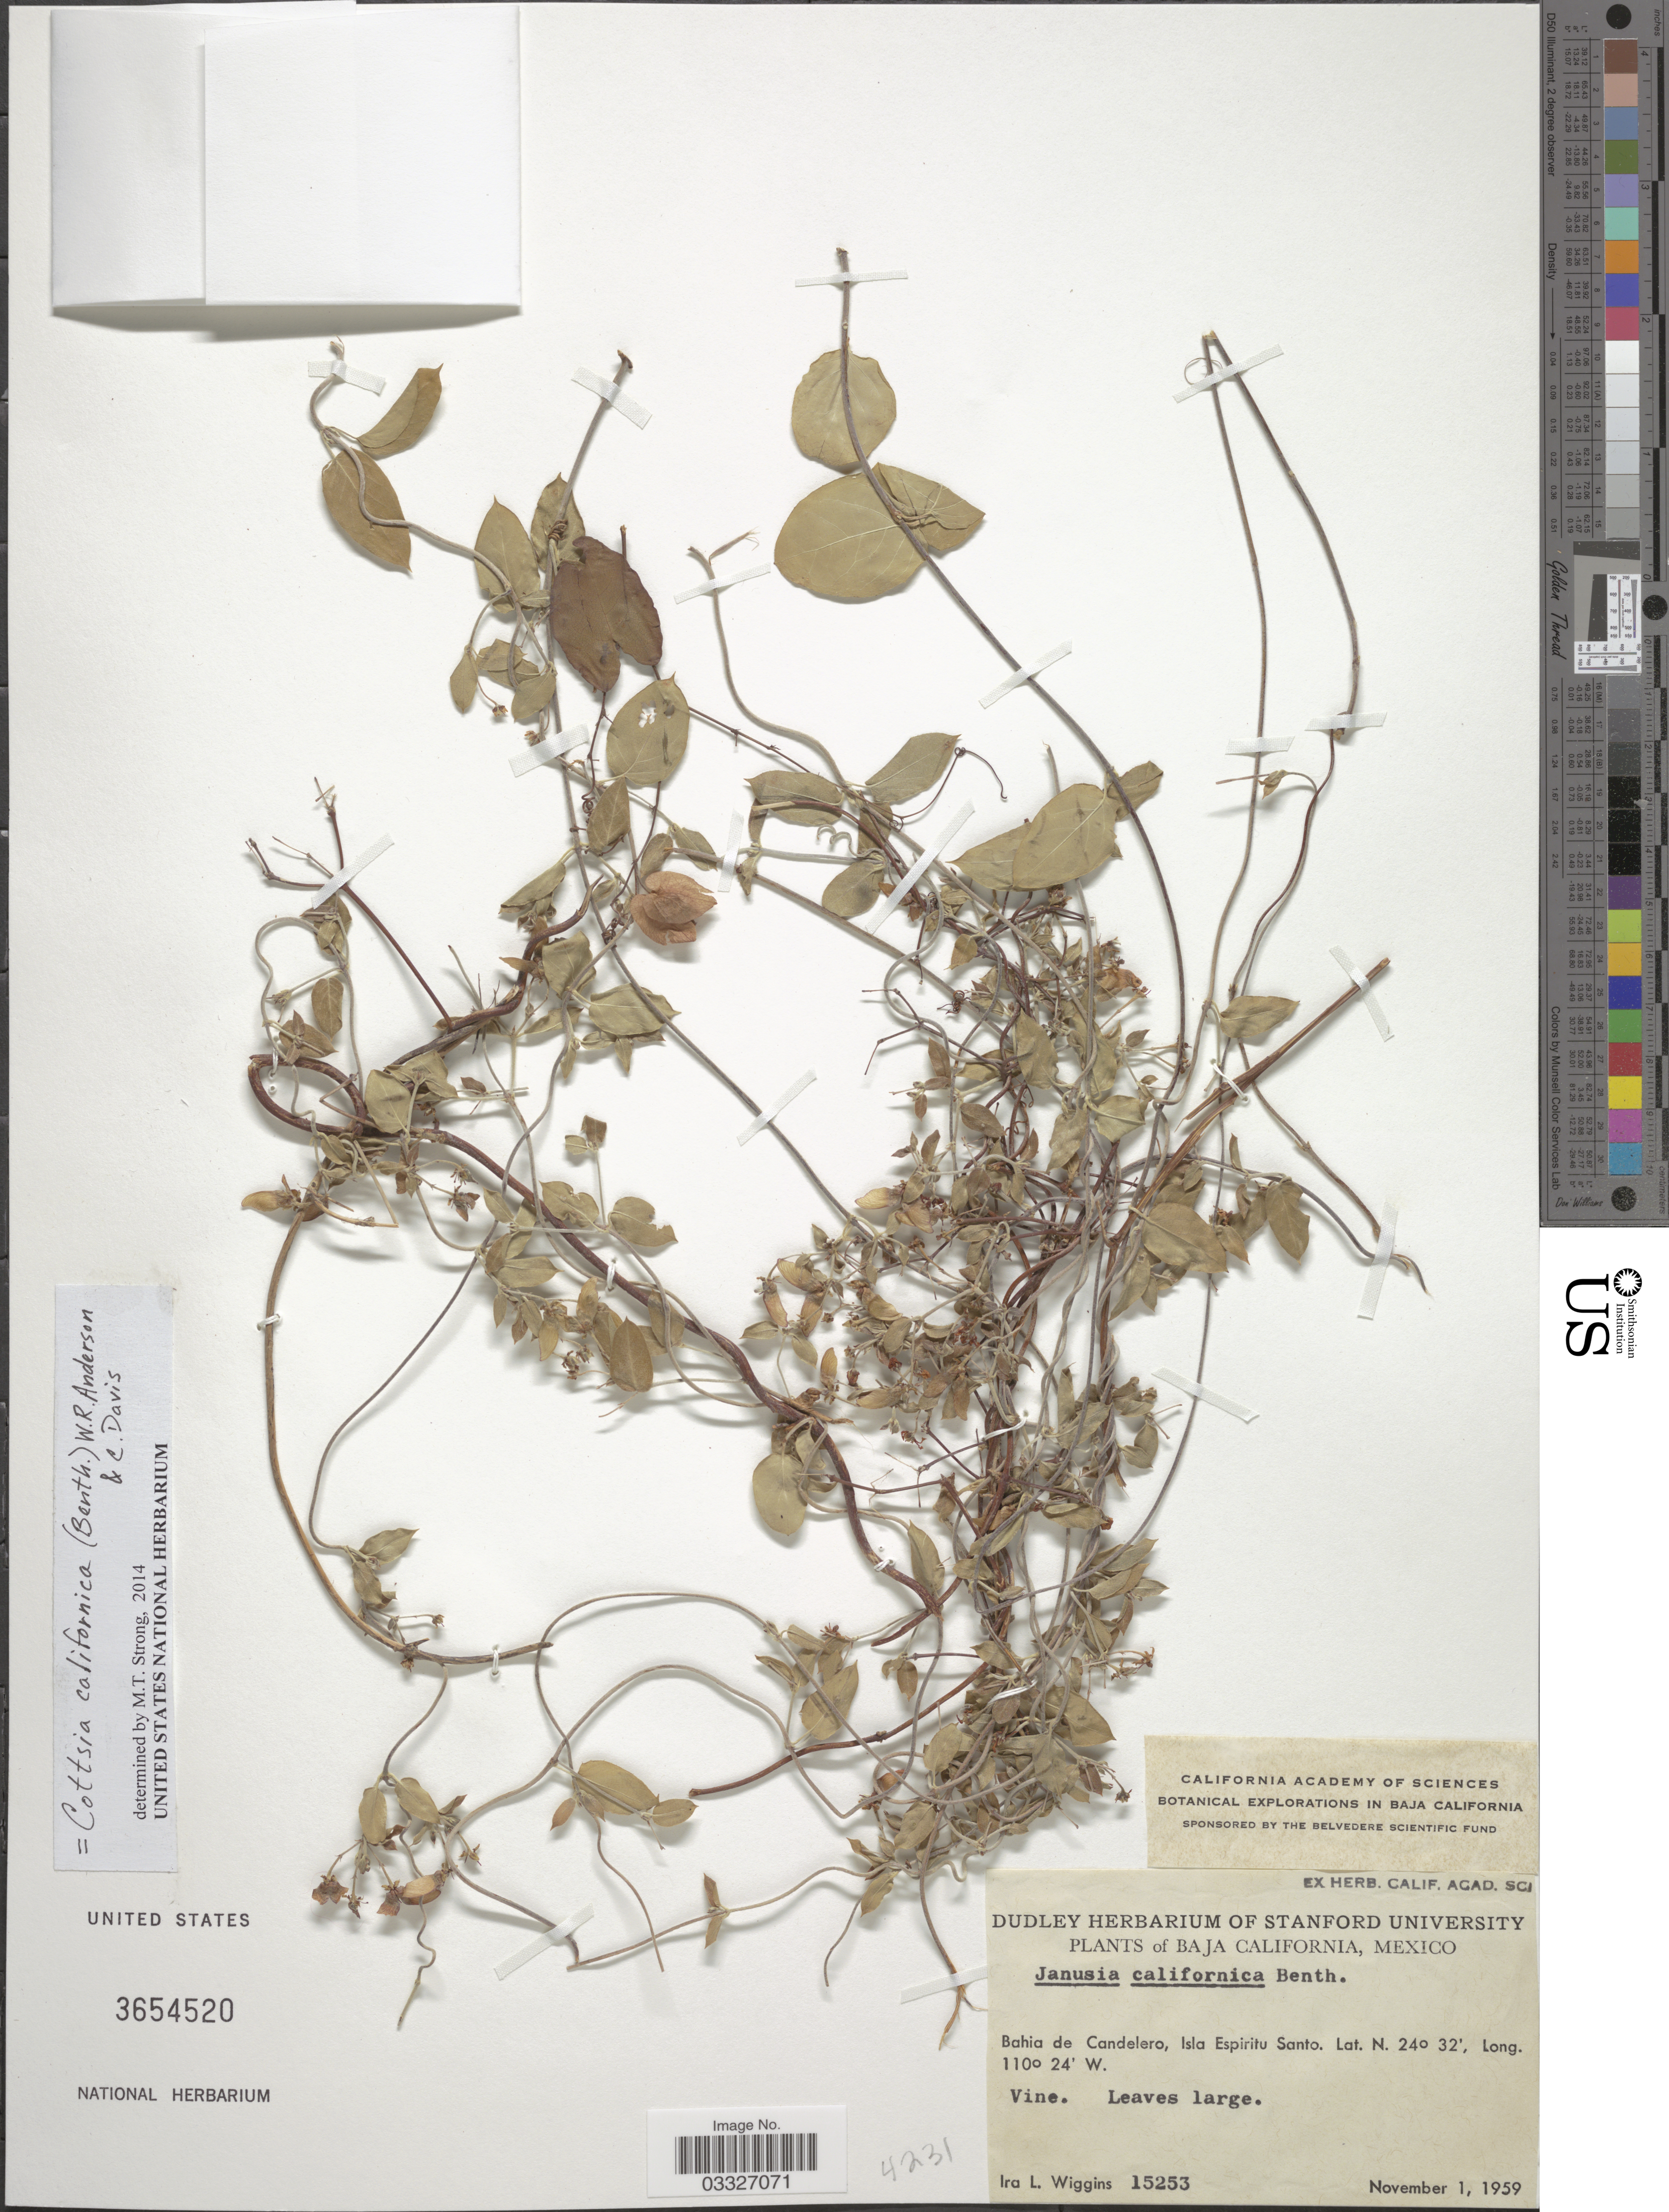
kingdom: Plantae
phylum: Tracheophyta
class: Magnoliopsida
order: Malpighiales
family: Malpighiaceae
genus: Cottsia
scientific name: Cottsia californica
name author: (Benth.) W.R. Anderson & C. Davis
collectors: I. L. Wiggins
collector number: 15253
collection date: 1959-11-01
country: Mexico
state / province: Baja California Sur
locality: Bahia de Candelero, Isla Espiritu Santo.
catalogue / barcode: US 3654520